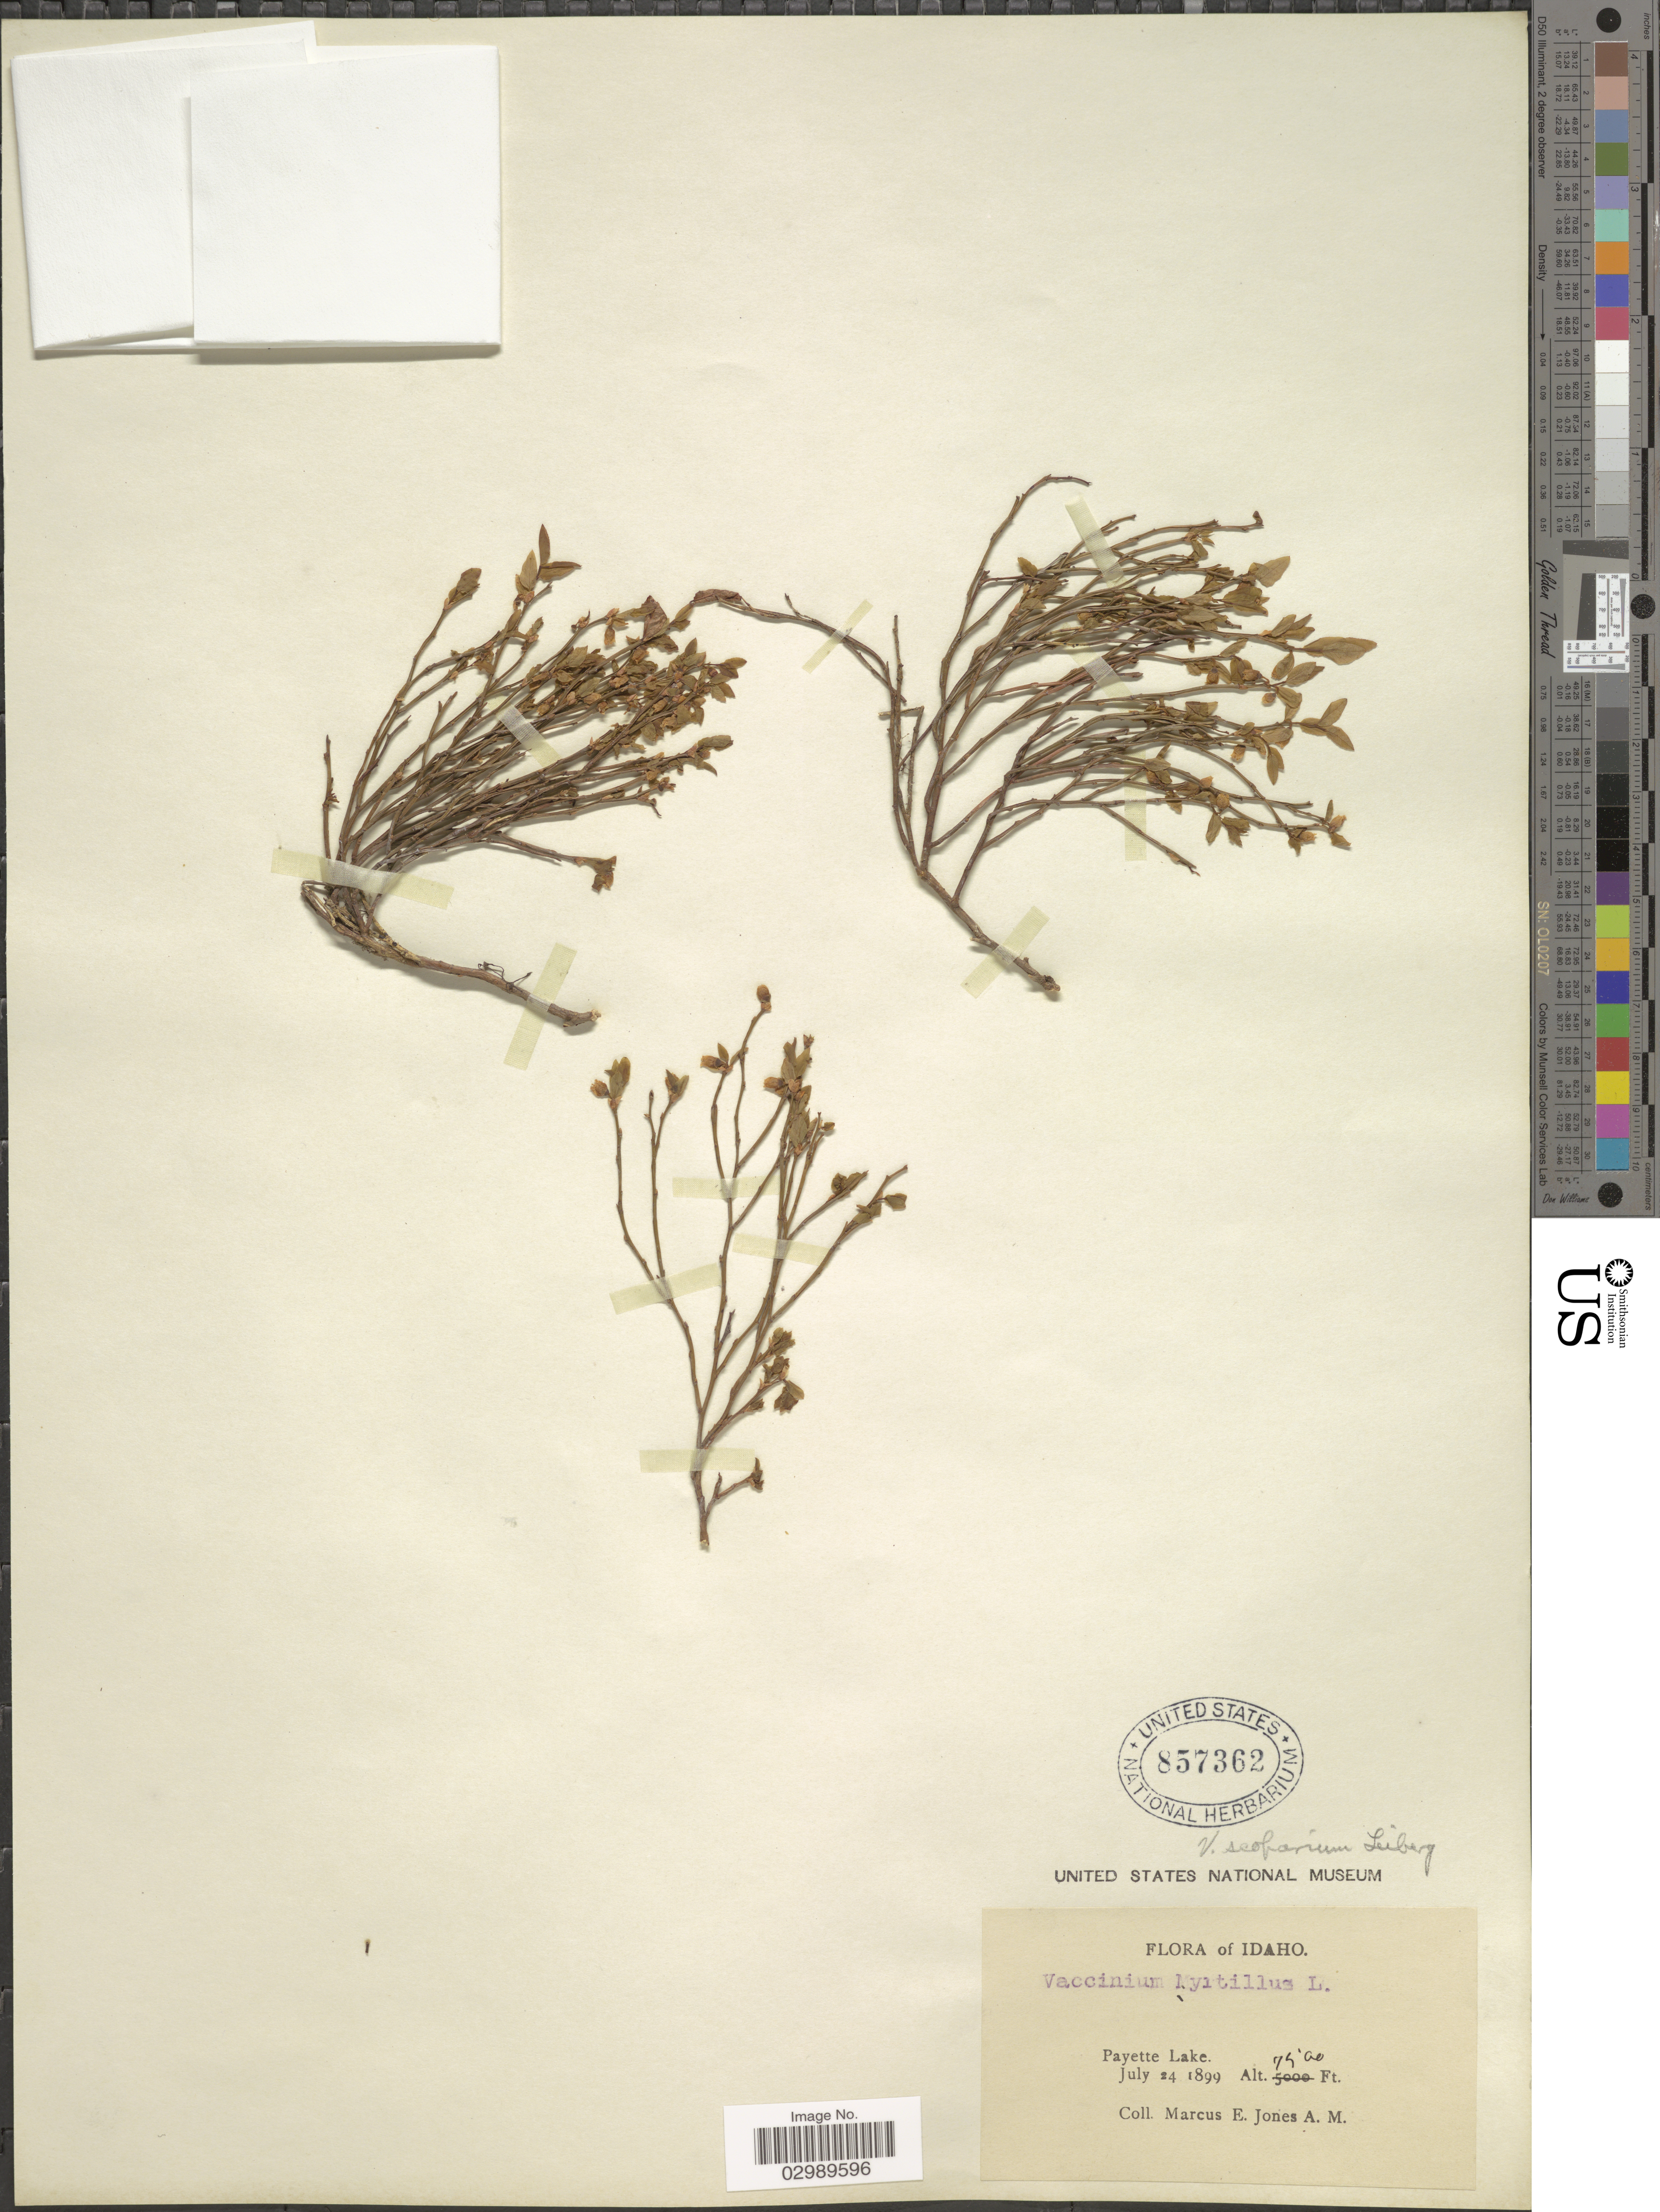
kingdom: Plantae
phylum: Tracheophyta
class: Magnoliopsida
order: Ericales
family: Ericaceae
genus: Vaccinium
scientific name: Vaccinium scoparium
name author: Leiberg ex Coville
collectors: M. E. Jones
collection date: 1899-07-24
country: United States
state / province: Idaho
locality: Payette Lake.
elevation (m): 2286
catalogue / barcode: US 857362